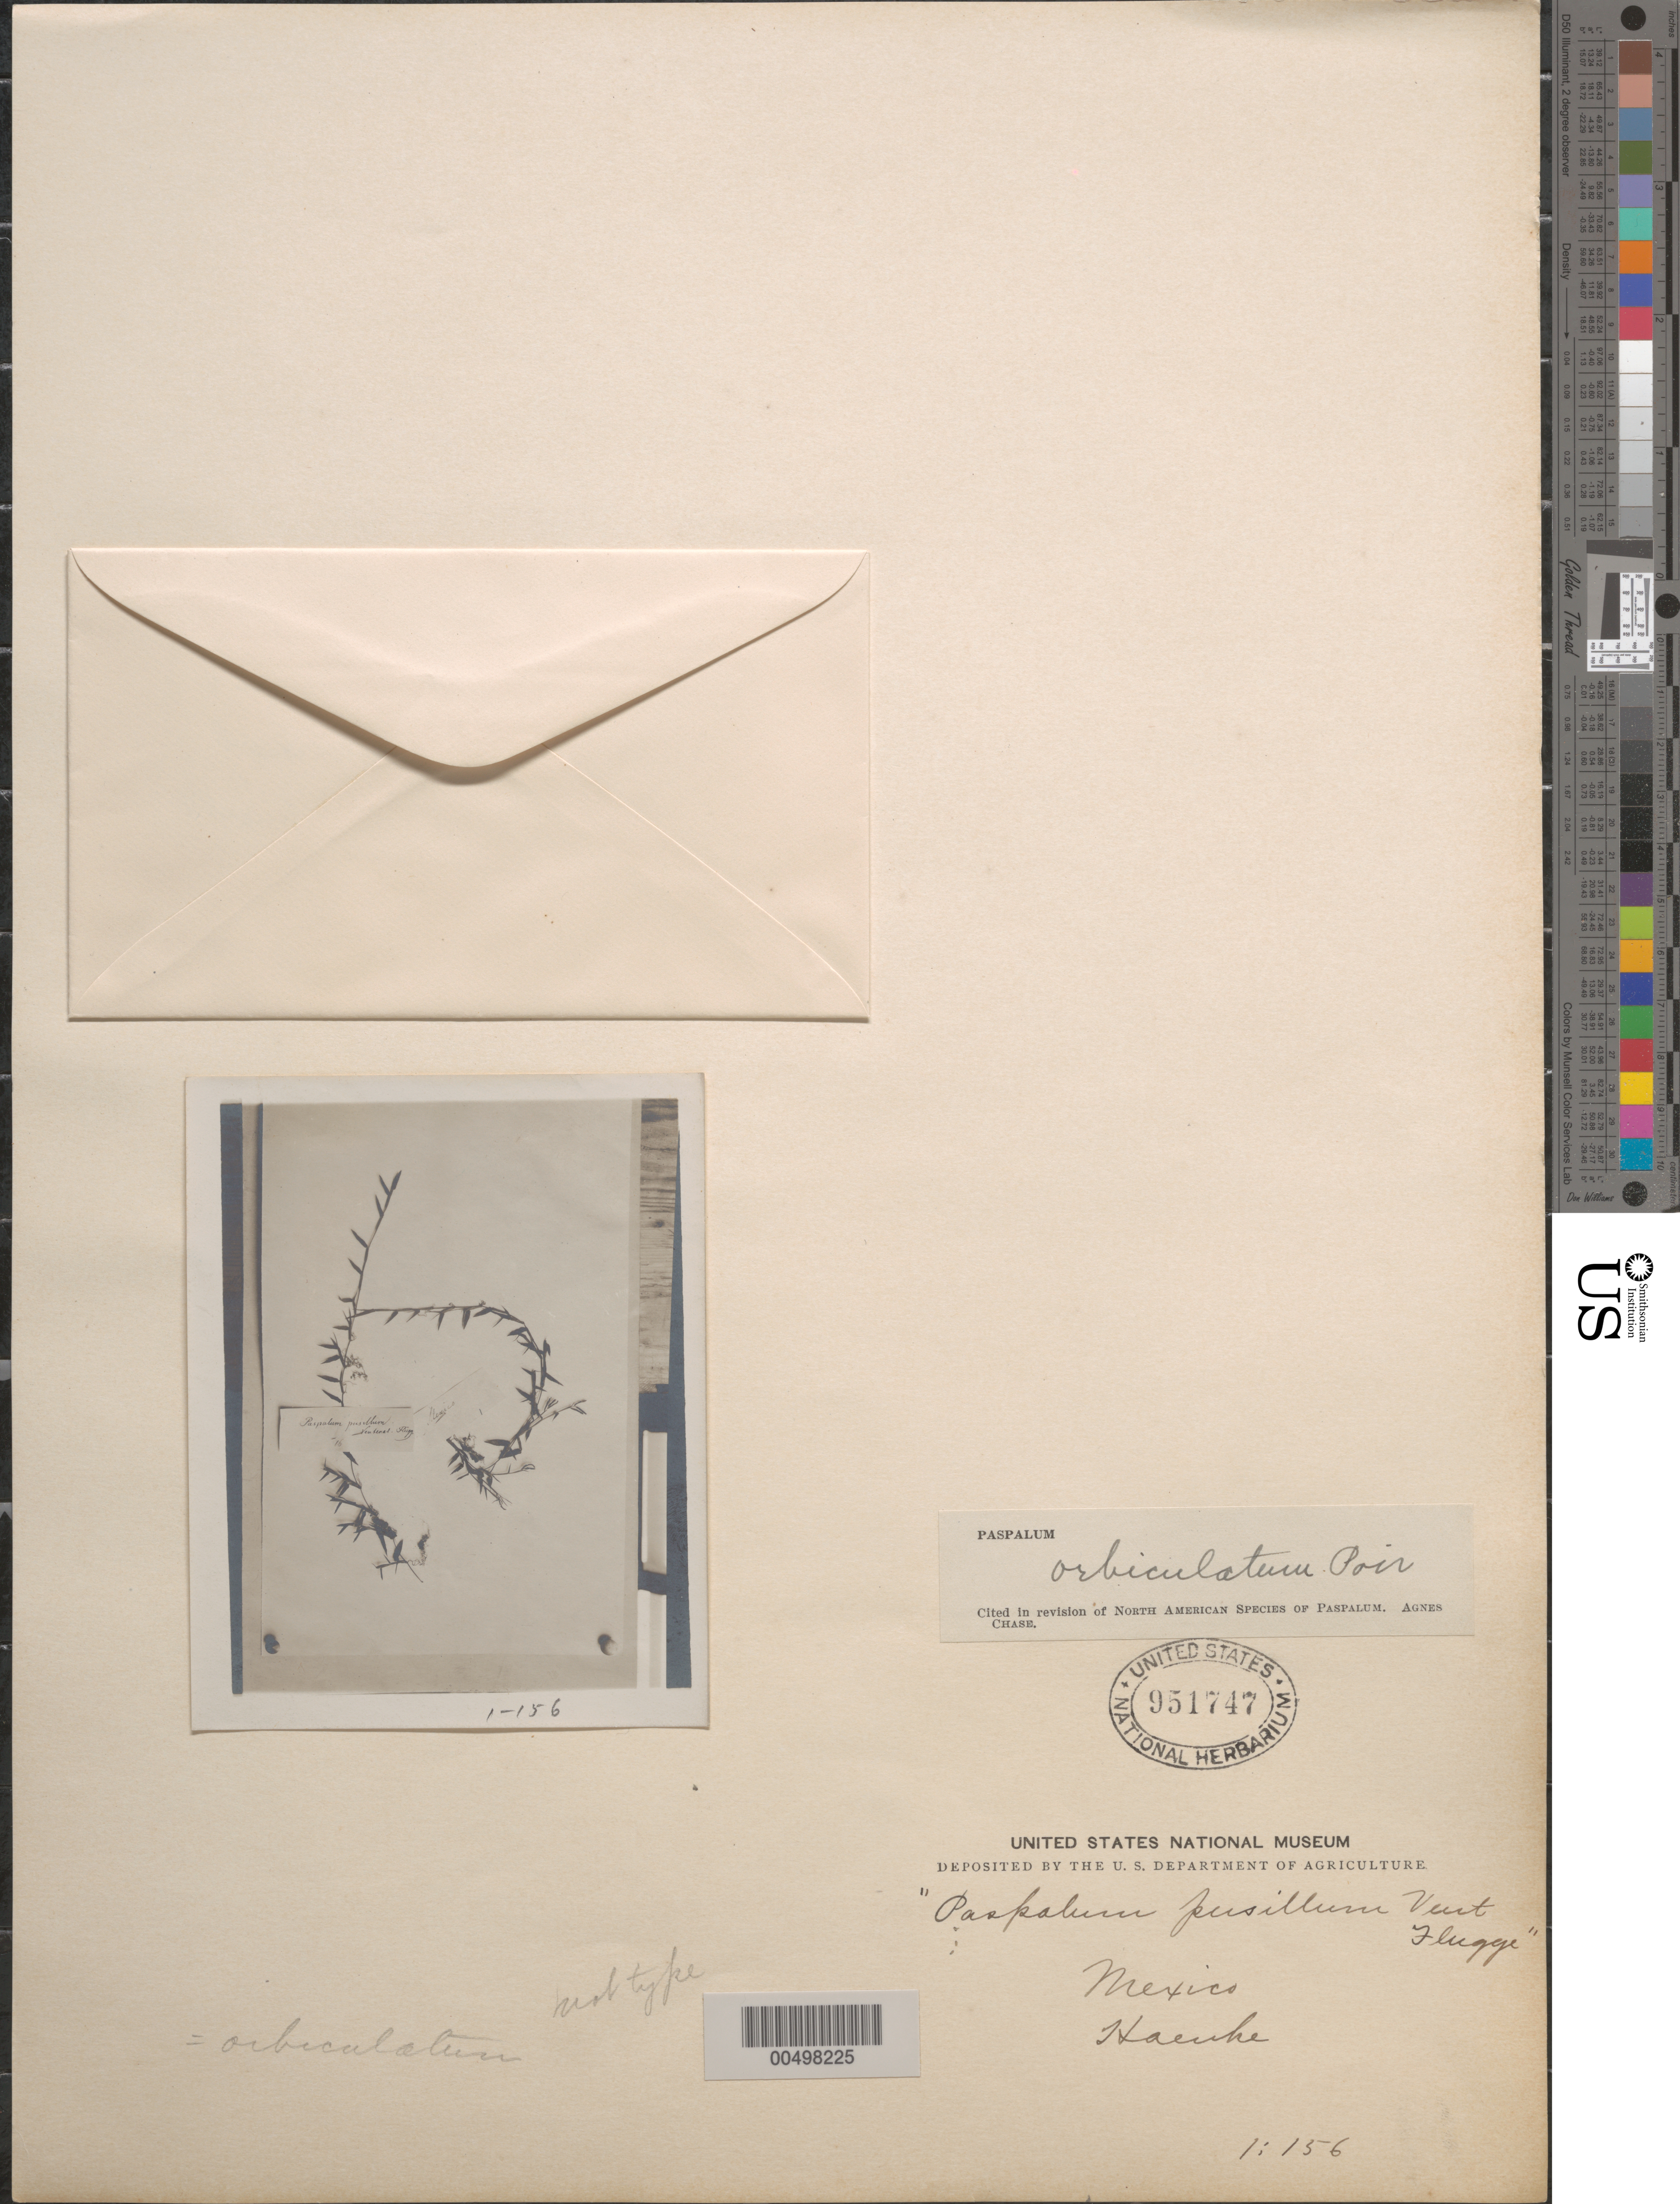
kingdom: Plantae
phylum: Tracheophyta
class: Liliopsida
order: Poales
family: Poaceae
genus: Paspalum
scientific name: Paspalum orbiculatum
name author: Poir. in Lam.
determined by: Chase, [M.] Agnes, (US)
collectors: T. P. X. Haenke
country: Mexico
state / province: Durango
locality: San Ramon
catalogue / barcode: US 951747